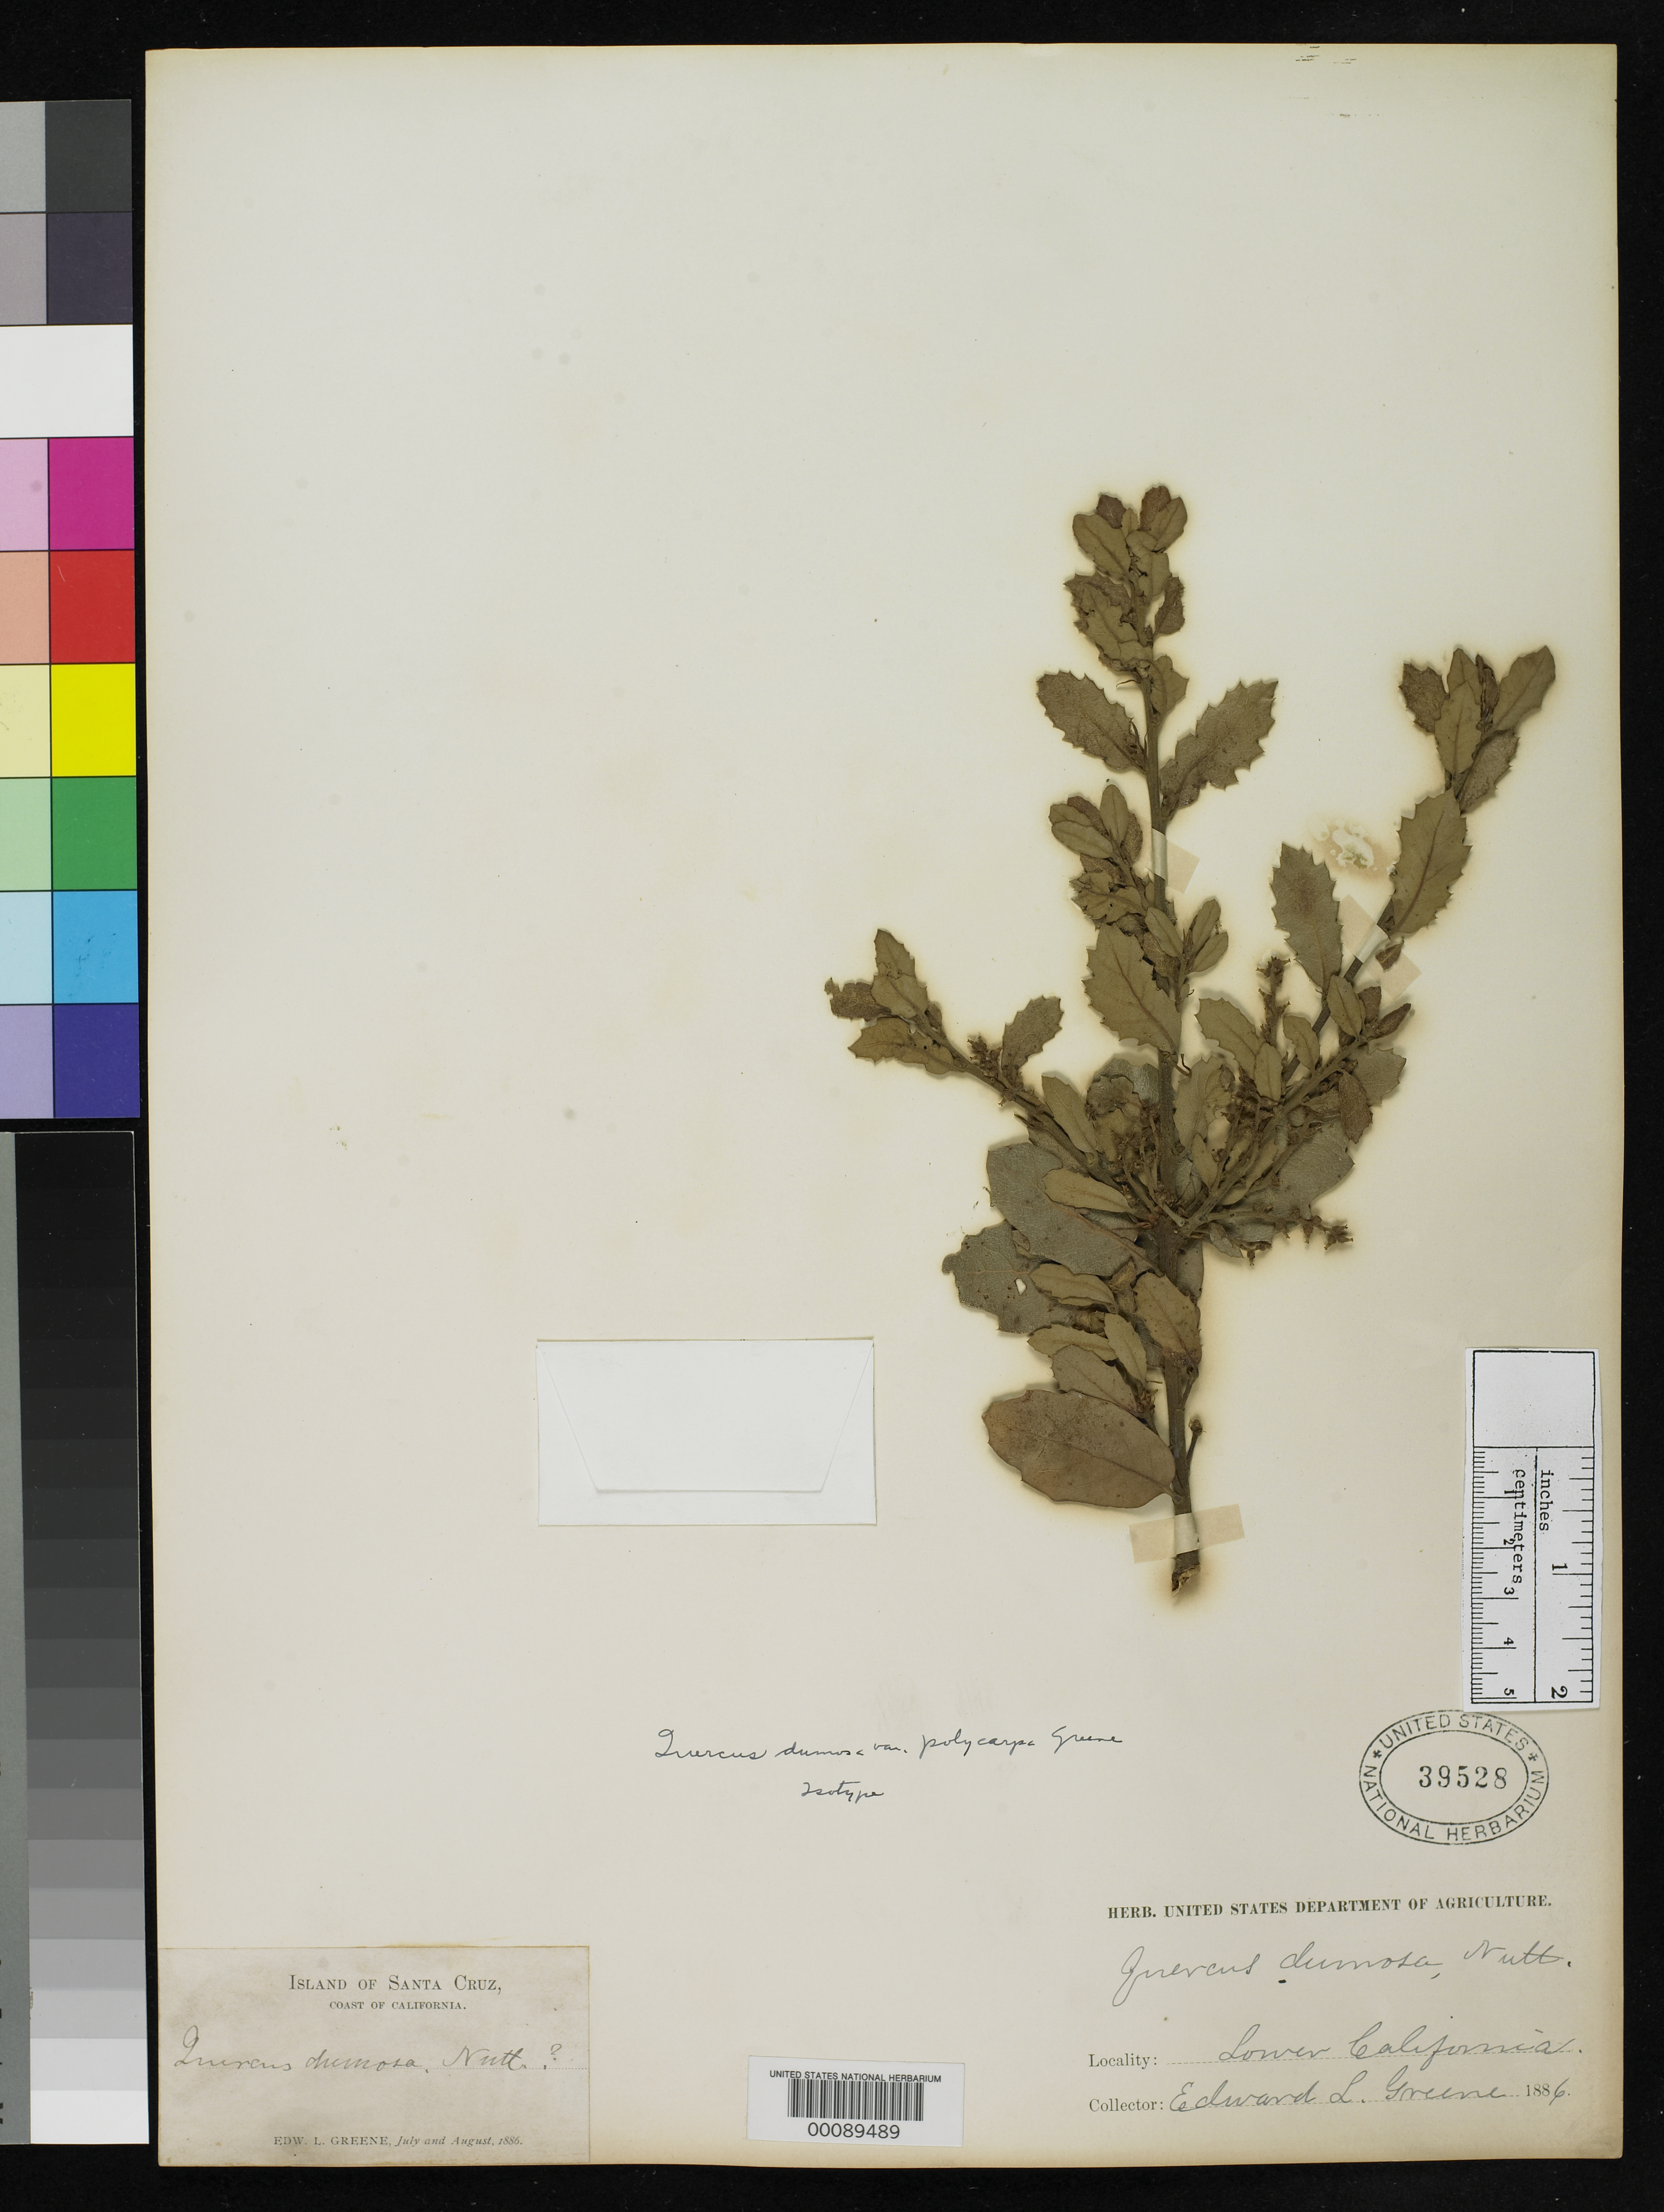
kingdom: Plantae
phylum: Tracheophyta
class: Magnoliopsida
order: Fagales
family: Fagaceae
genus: Quercus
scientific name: Quercus dumosa var. polycarpa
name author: Greene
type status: Isotype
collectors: E. L. Greene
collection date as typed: Jul 1886 to -- Aug 1886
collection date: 1886-07/1886-08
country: United States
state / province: California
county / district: Santa Barbara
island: Santa Cruz Island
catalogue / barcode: US 39528